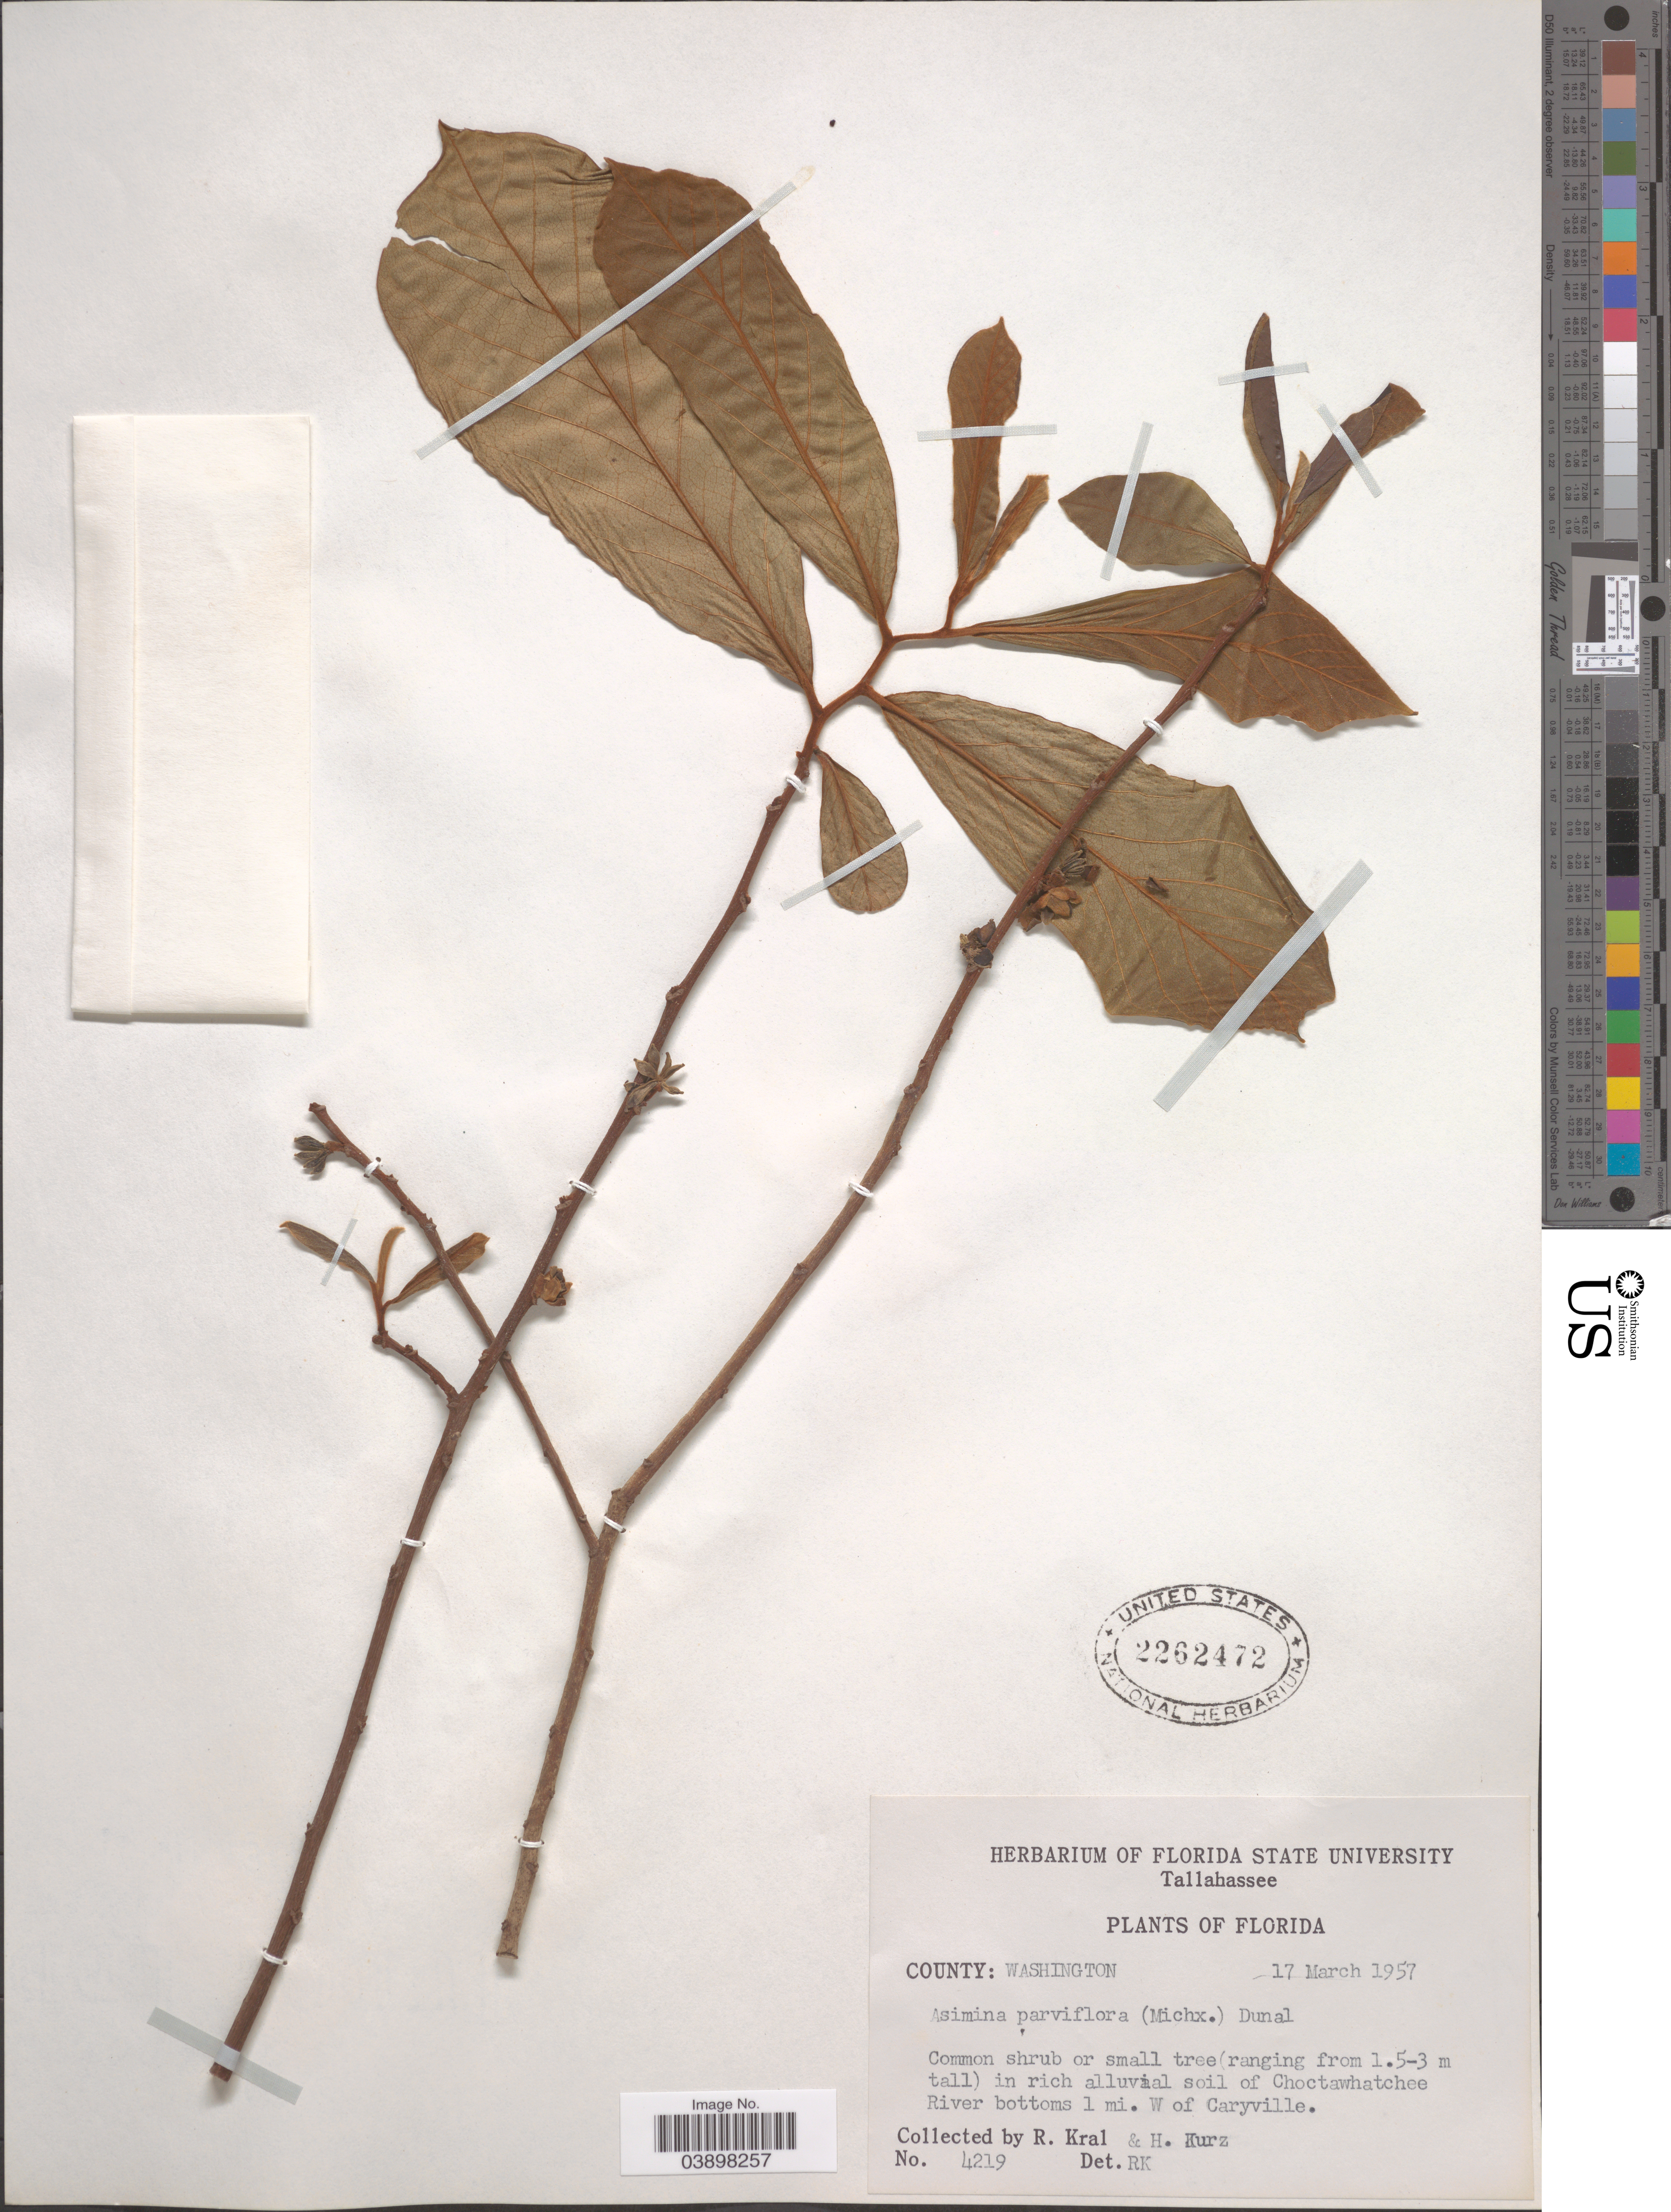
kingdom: Plantae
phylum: Tracheophyta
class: Magnoliopsida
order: Magnoliales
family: Annonaceae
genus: Asimina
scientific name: Asimina parviflora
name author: (Michx.) Dunal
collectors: R. Kral & H. Kurz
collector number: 4219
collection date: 1957-03-17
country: United States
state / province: Florida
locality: County: Washington. In rich alluvial soil of Choctawhatchee River bottoms 1 mi. W of Caryville.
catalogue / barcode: US 2262472